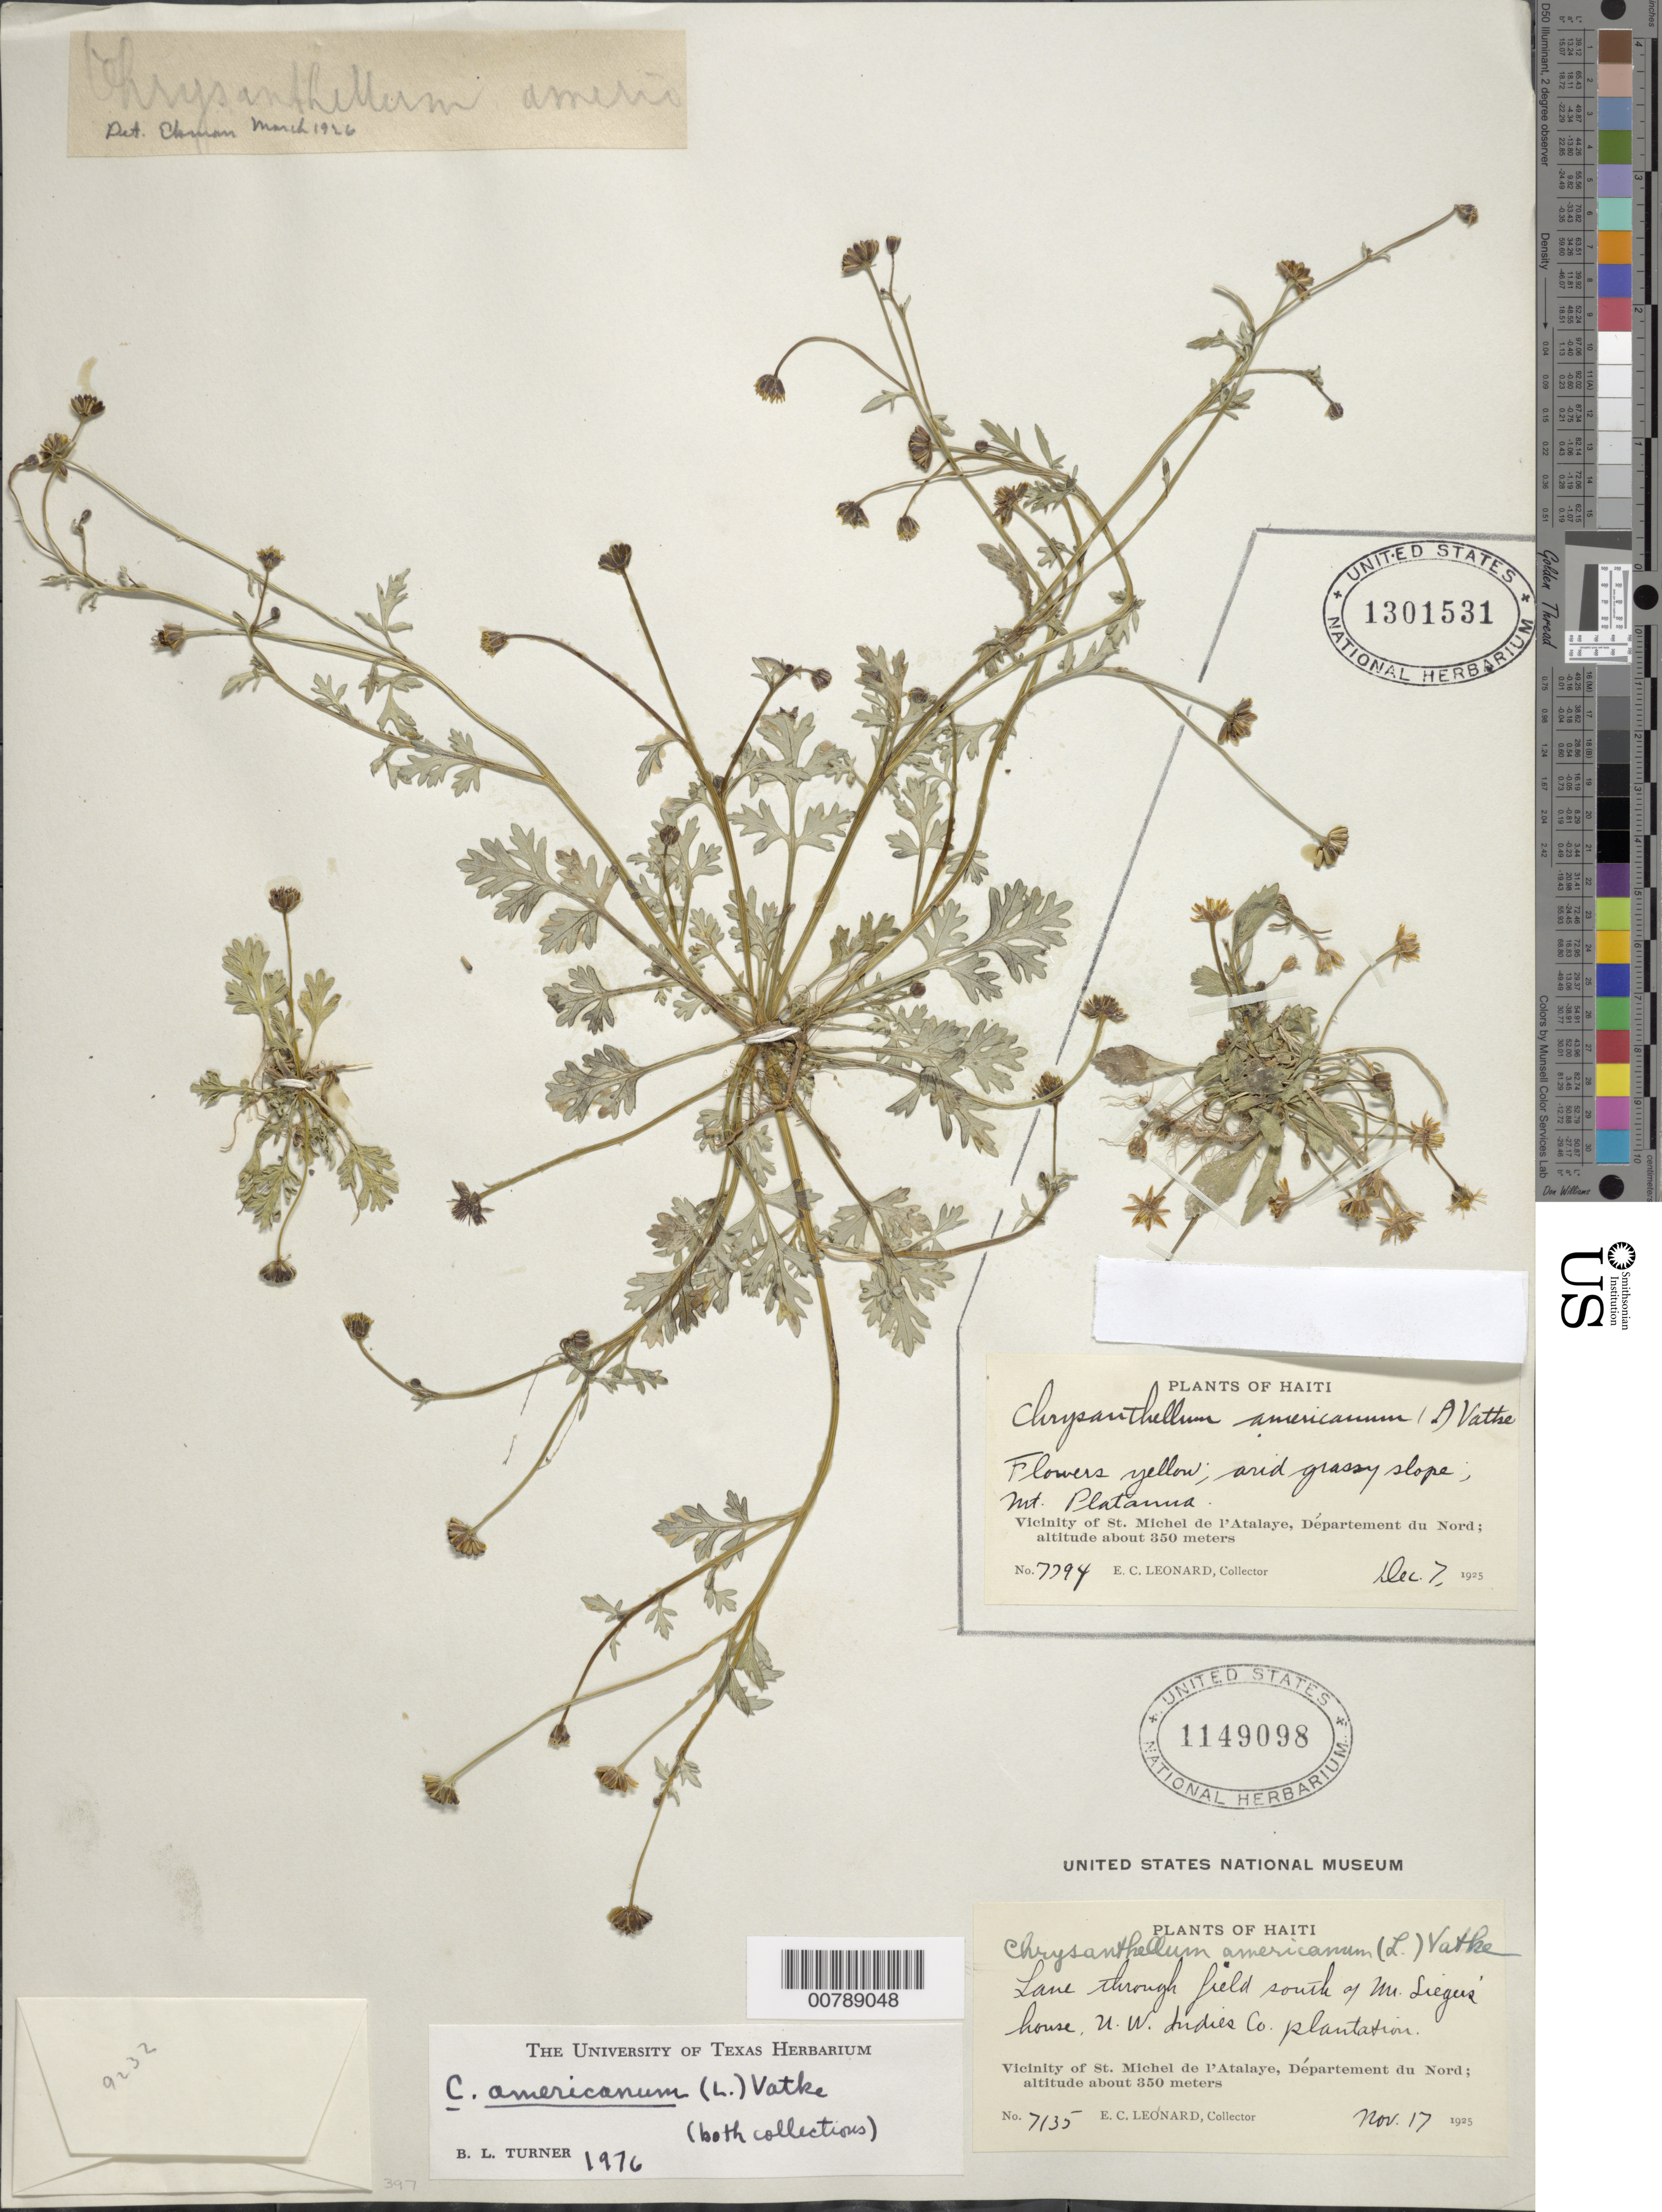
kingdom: Plantae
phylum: Tracheophyta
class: Magnoliopsida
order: Asterales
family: Asteraceae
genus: Chrysanthellum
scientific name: Chrysanthellum americanum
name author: (L.) Vatke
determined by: Turner, B. L.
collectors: E. C. Leonard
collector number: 7135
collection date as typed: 17 Nov 1925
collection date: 1925-11-17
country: Haiti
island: Hispaniola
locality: Vicinity of St. Michel de l'Atalaye, Département du Nord. Lane through field south of Mr. Siegas' house, N.W. --- Co. plantation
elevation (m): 350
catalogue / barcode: US 1149098